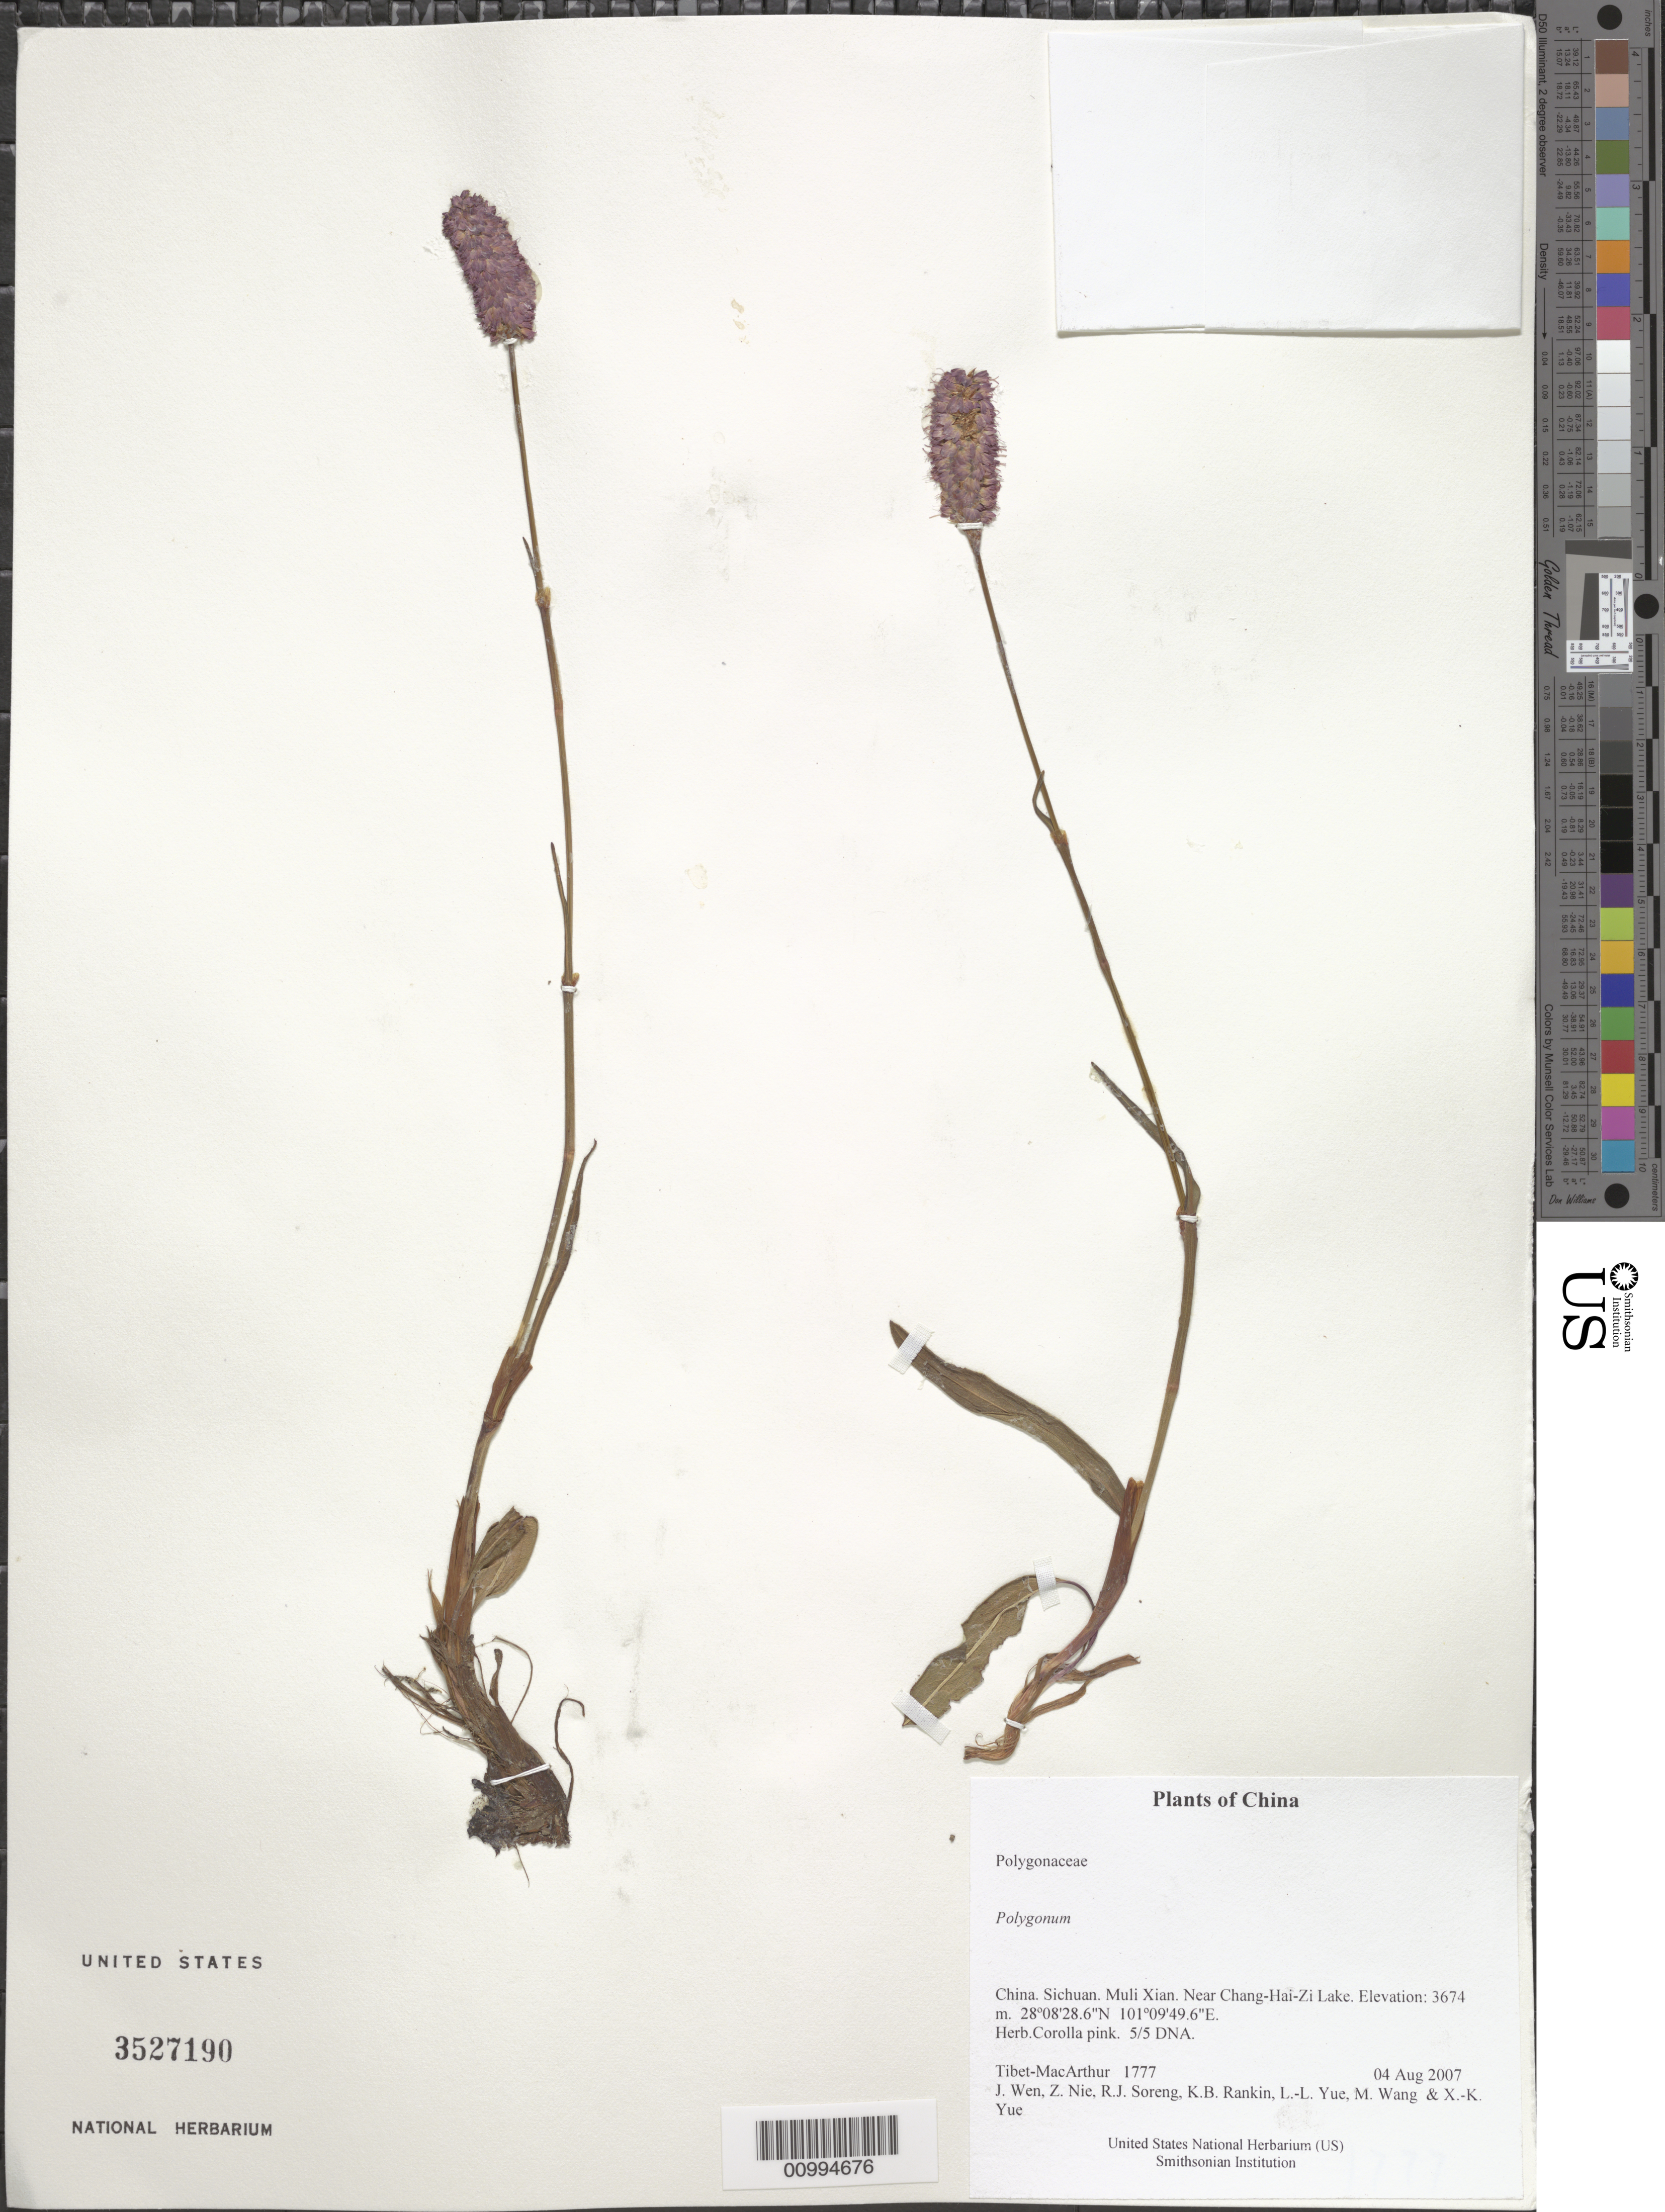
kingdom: Plantae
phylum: Tracheophyta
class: Magnoliopsida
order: Caryophyllales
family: Polygonaceae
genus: Bistorta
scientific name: Bistorta sp.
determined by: Strong, Mark T., (BOT), Smithsonian Institution - National Museum of Natural History (UNITED STATES)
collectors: Tibet-MacArthur, J. Wen, Z. Nie, R. J. Soreng, K. Rankin, L. Yue, M. Wang & X. Yue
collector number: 1777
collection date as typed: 04 Aug 2007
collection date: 2007-08-04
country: China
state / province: Sichuan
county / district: Muli Xian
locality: Near Chang-Hai-Zi Lake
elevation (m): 3674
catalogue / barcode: US 3527190